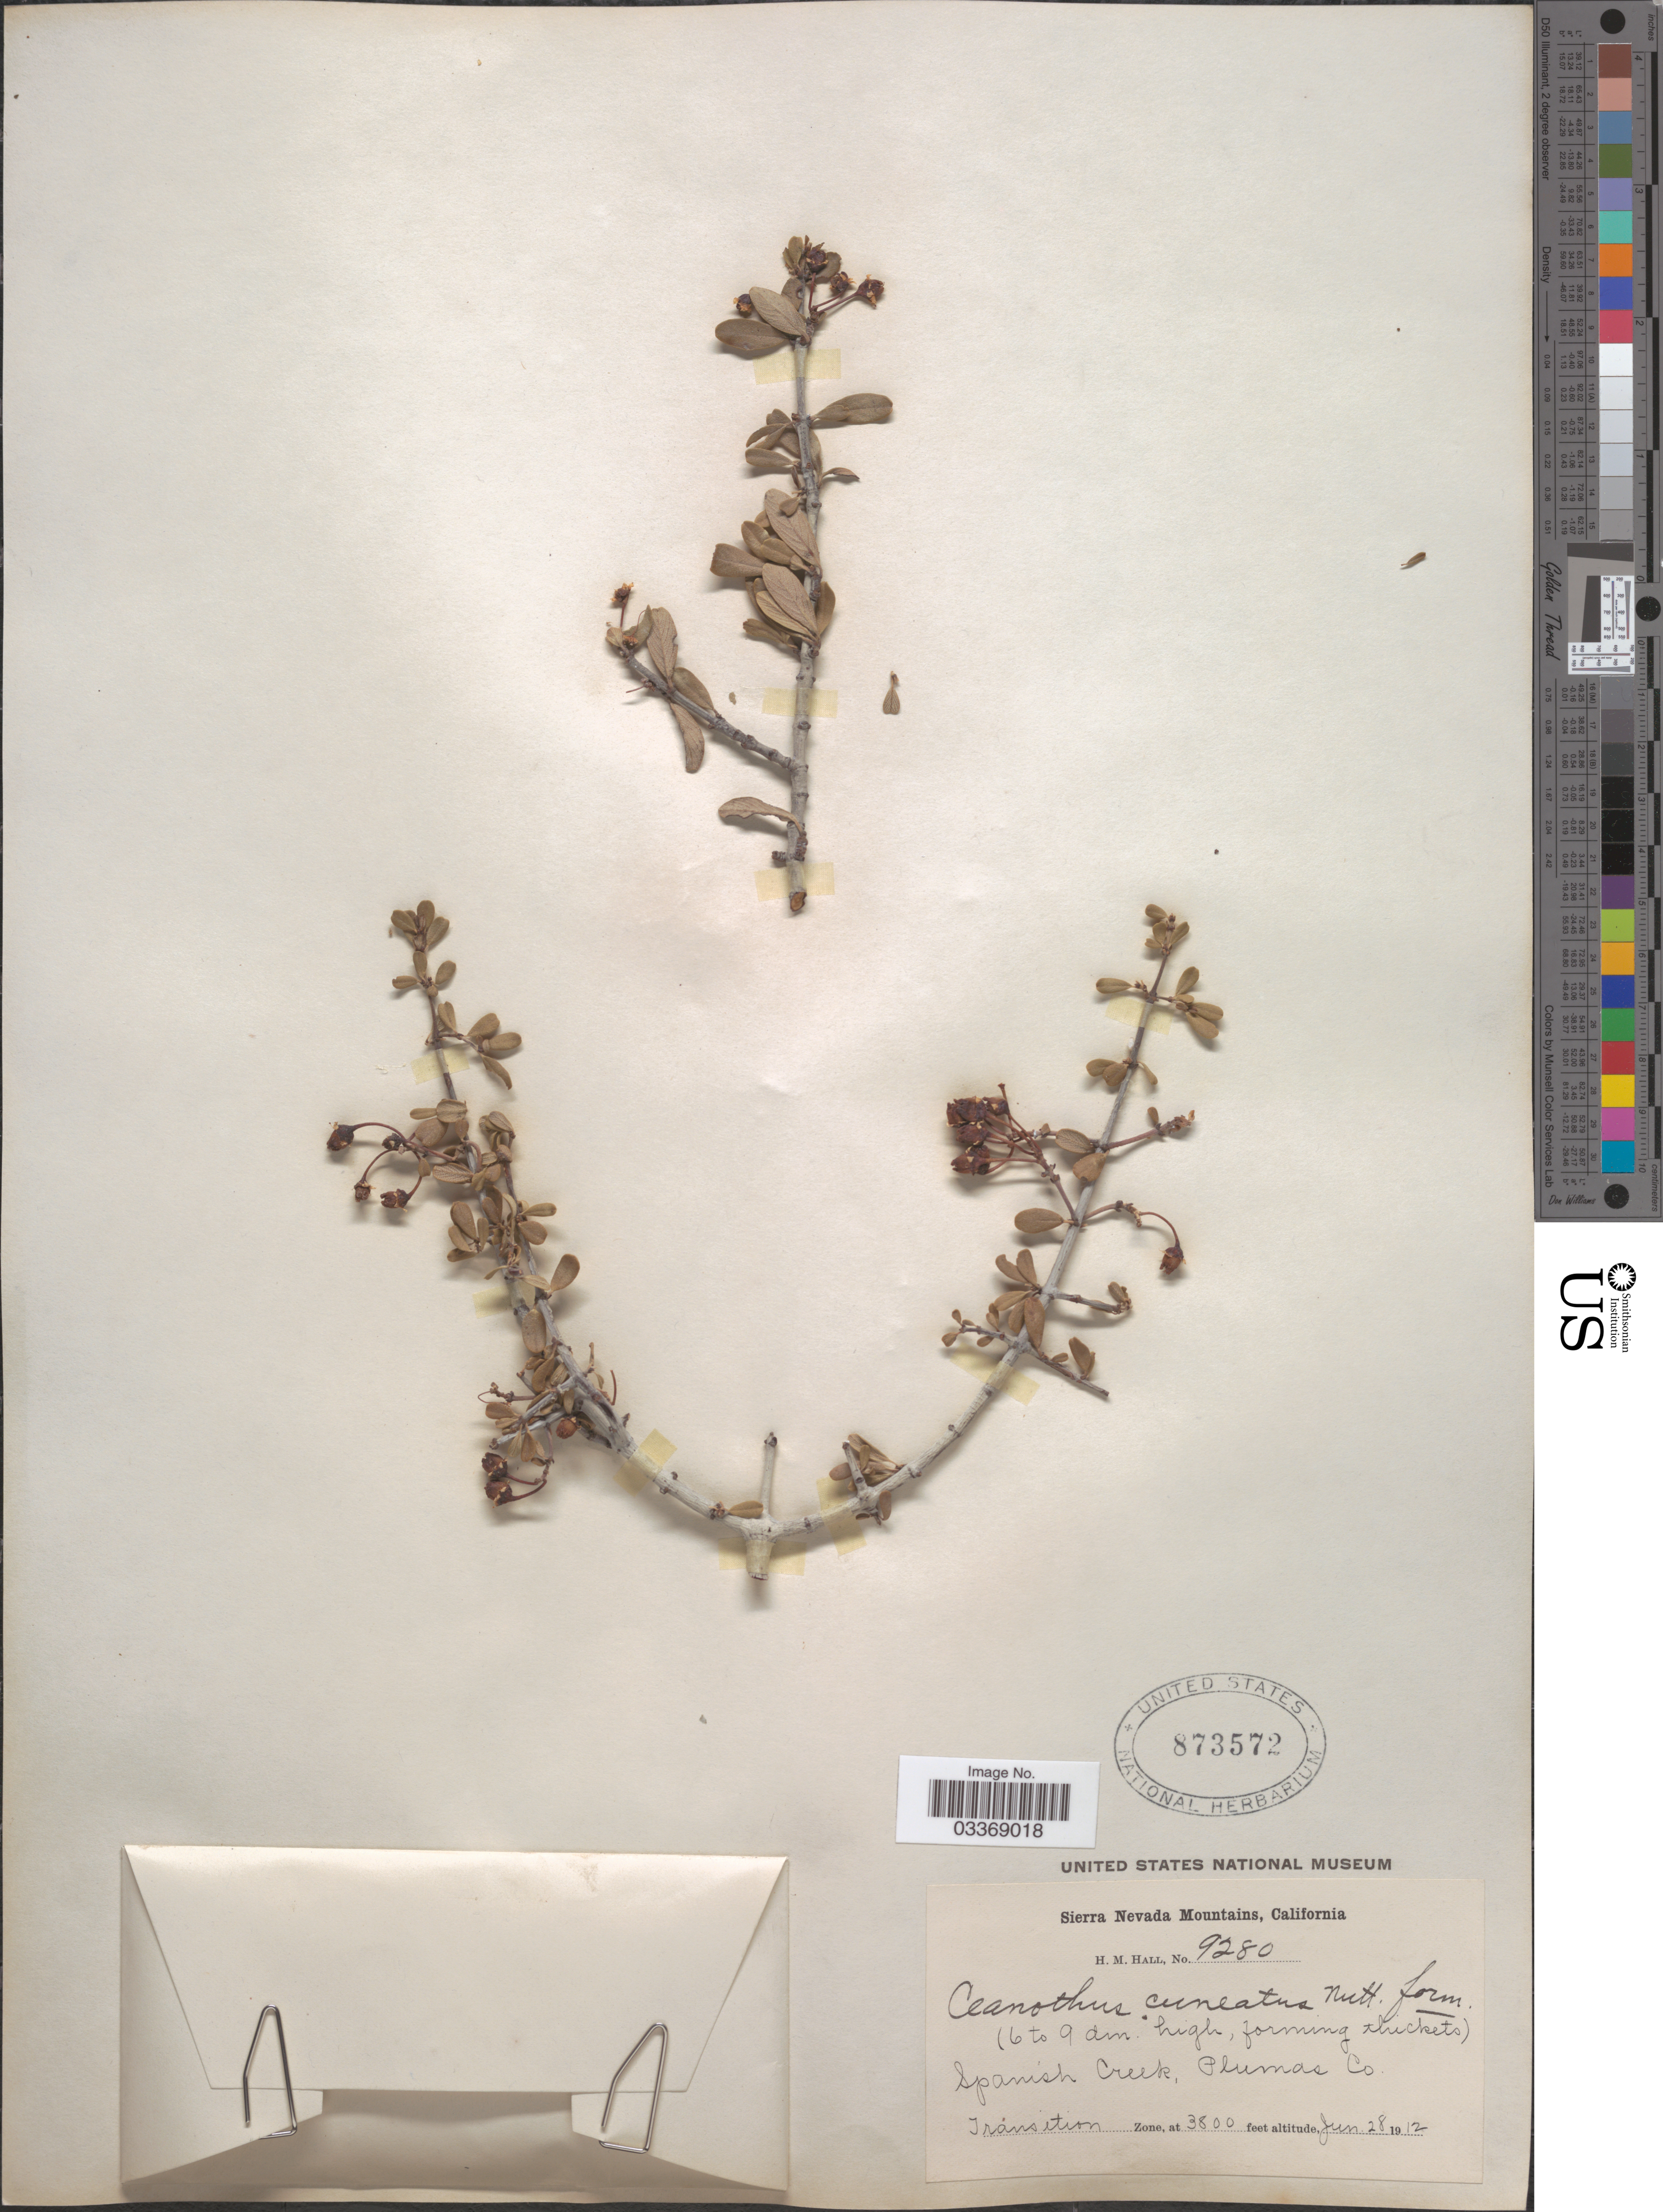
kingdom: Plantae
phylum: Tracheophyta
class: Magnoliopsida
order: Rosales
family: Rhamnaceae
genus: Ceanothus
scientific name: Ceanothus cuneatus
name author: (Hook.) Nutt.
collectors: H. M. Hall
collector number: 9280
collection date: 1912-06-28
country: United States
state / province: California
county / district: Plumas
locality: Sierra Nevada Mountains. Spanish Creek, Plumas Co. Transition Zone.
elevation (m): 1158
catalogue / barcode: US 873572